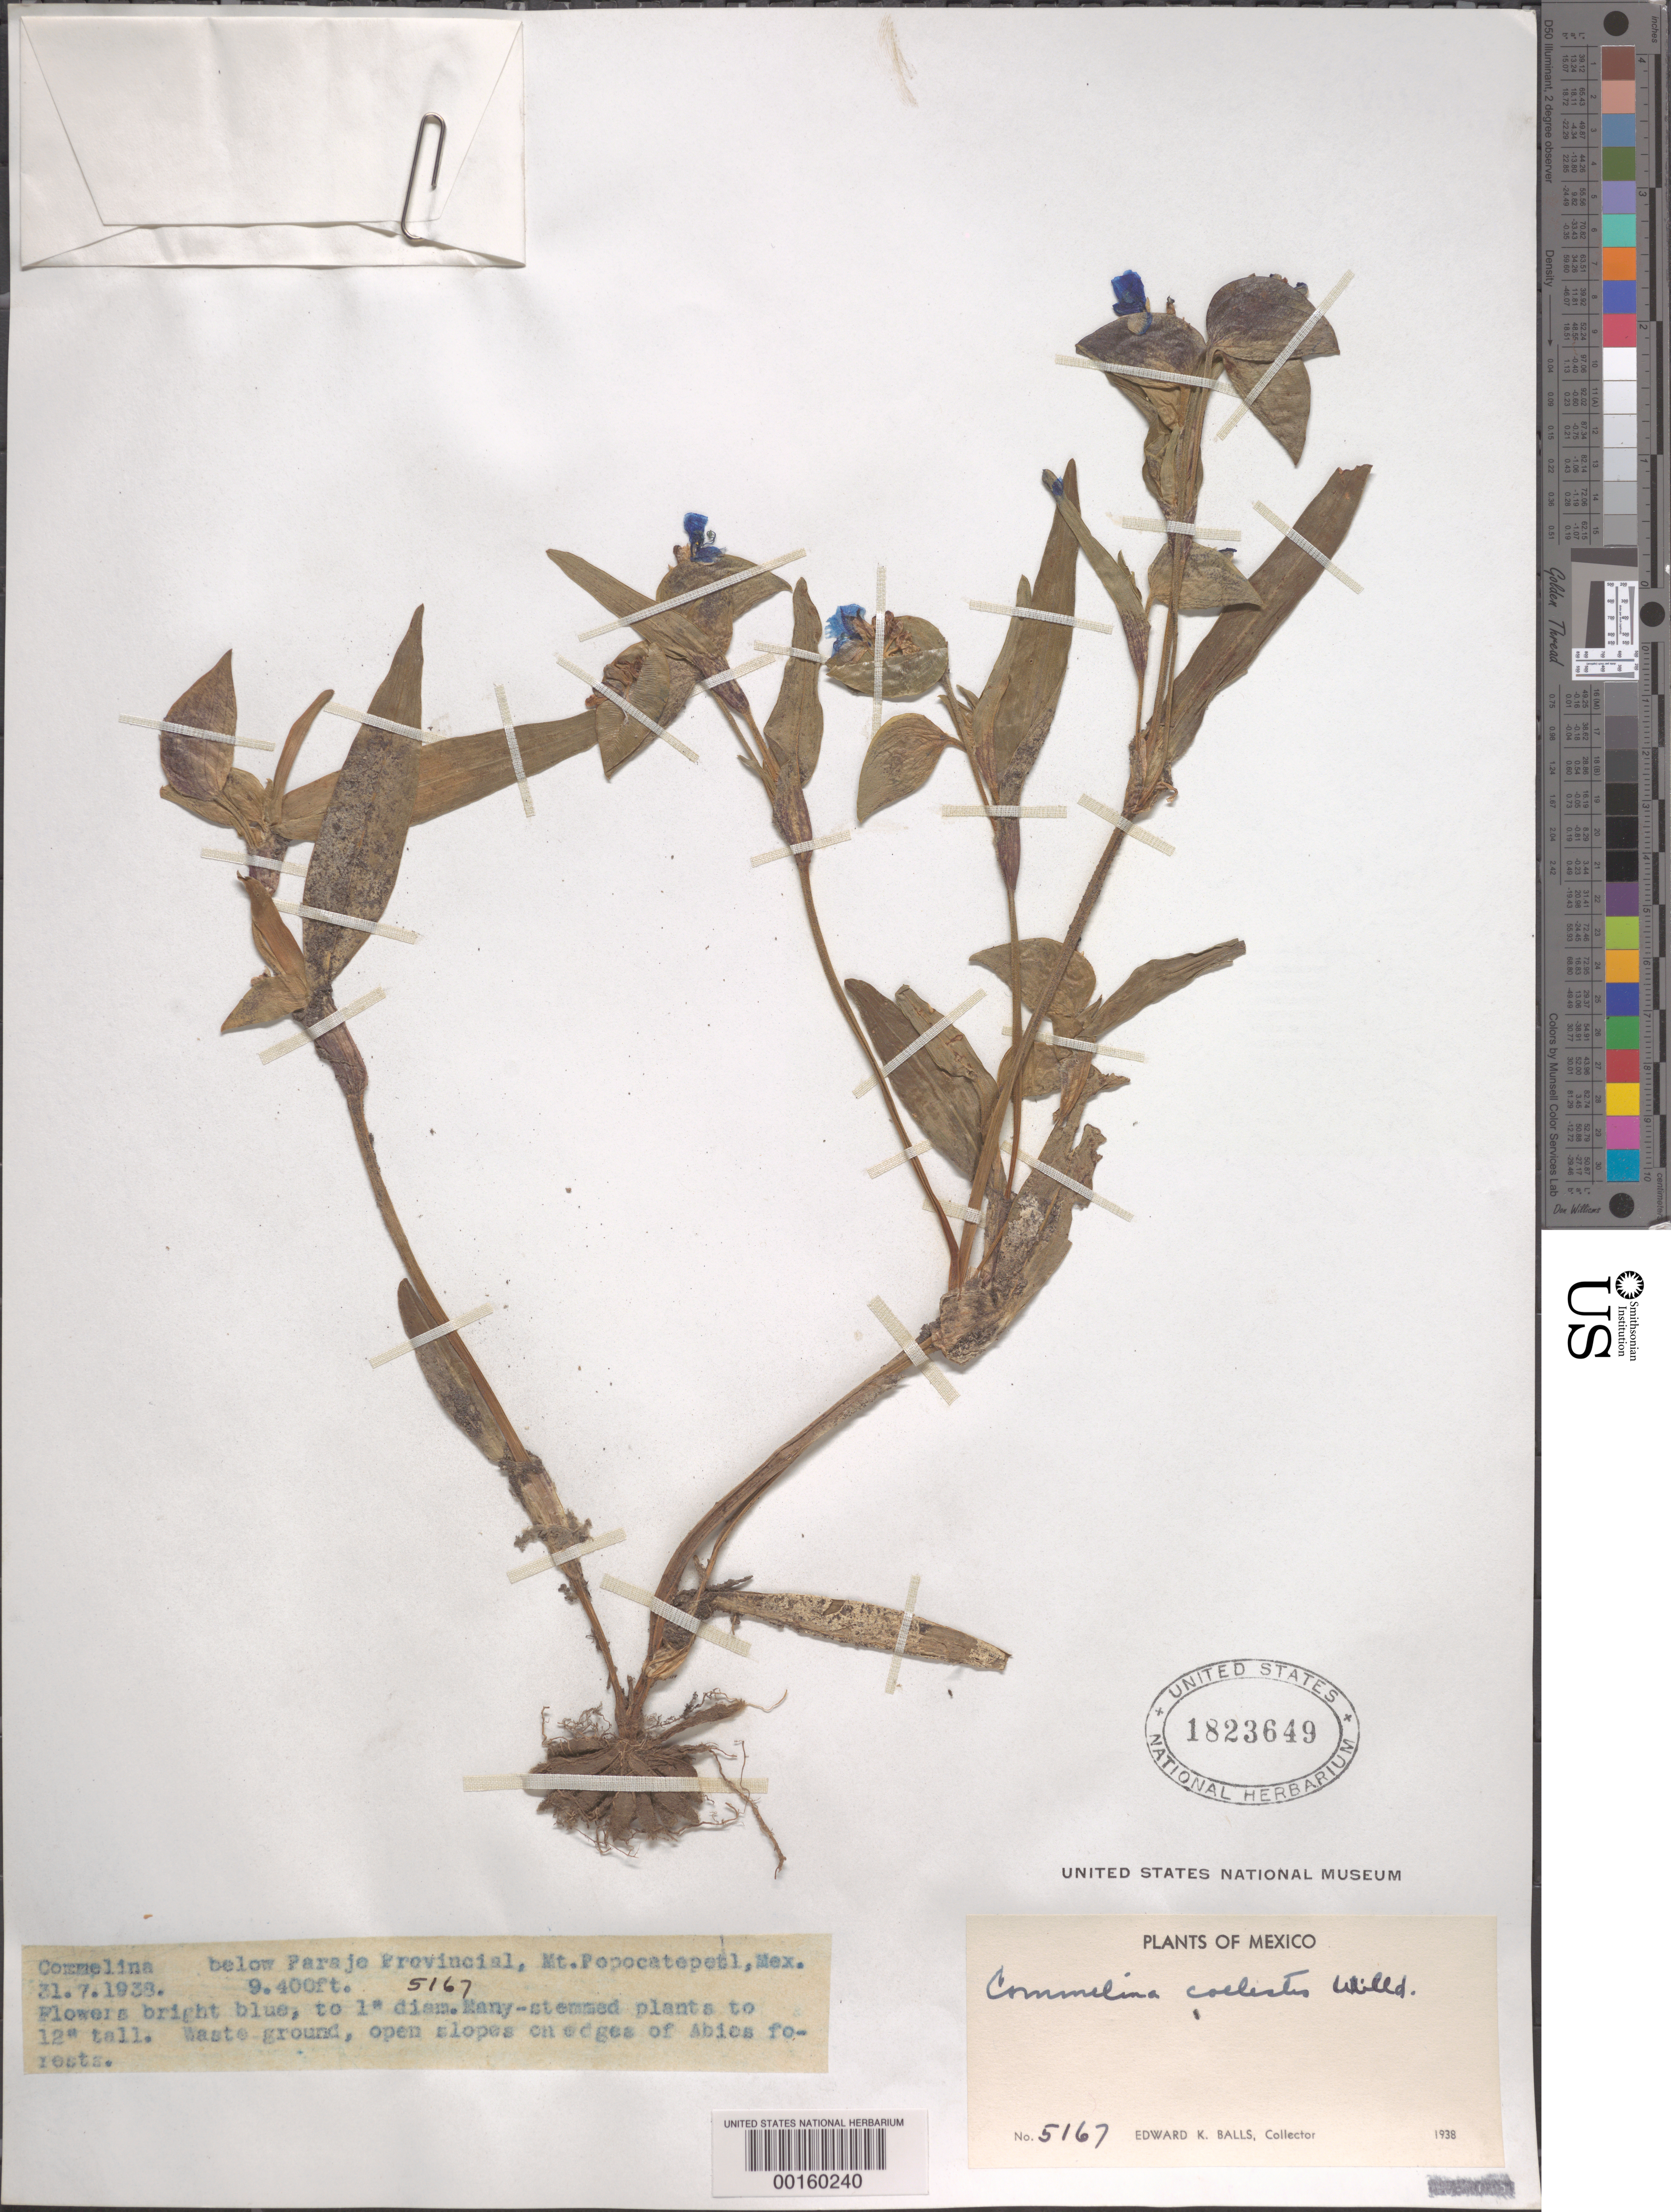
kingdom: Plantae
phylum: Tracheophyta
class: Liliopsida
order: Commelinales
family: Commelinaceae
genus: Commelina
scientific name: Commelina coelestis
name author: Willd.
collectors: E. K. Balls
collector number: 5167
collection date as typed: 1938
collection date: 1938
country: Mexico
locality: Below parajo provincial, mt. popocatepetl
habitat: Waste ground, open slopes on edges of abios forest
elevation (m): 2867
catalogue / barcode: US 1823649